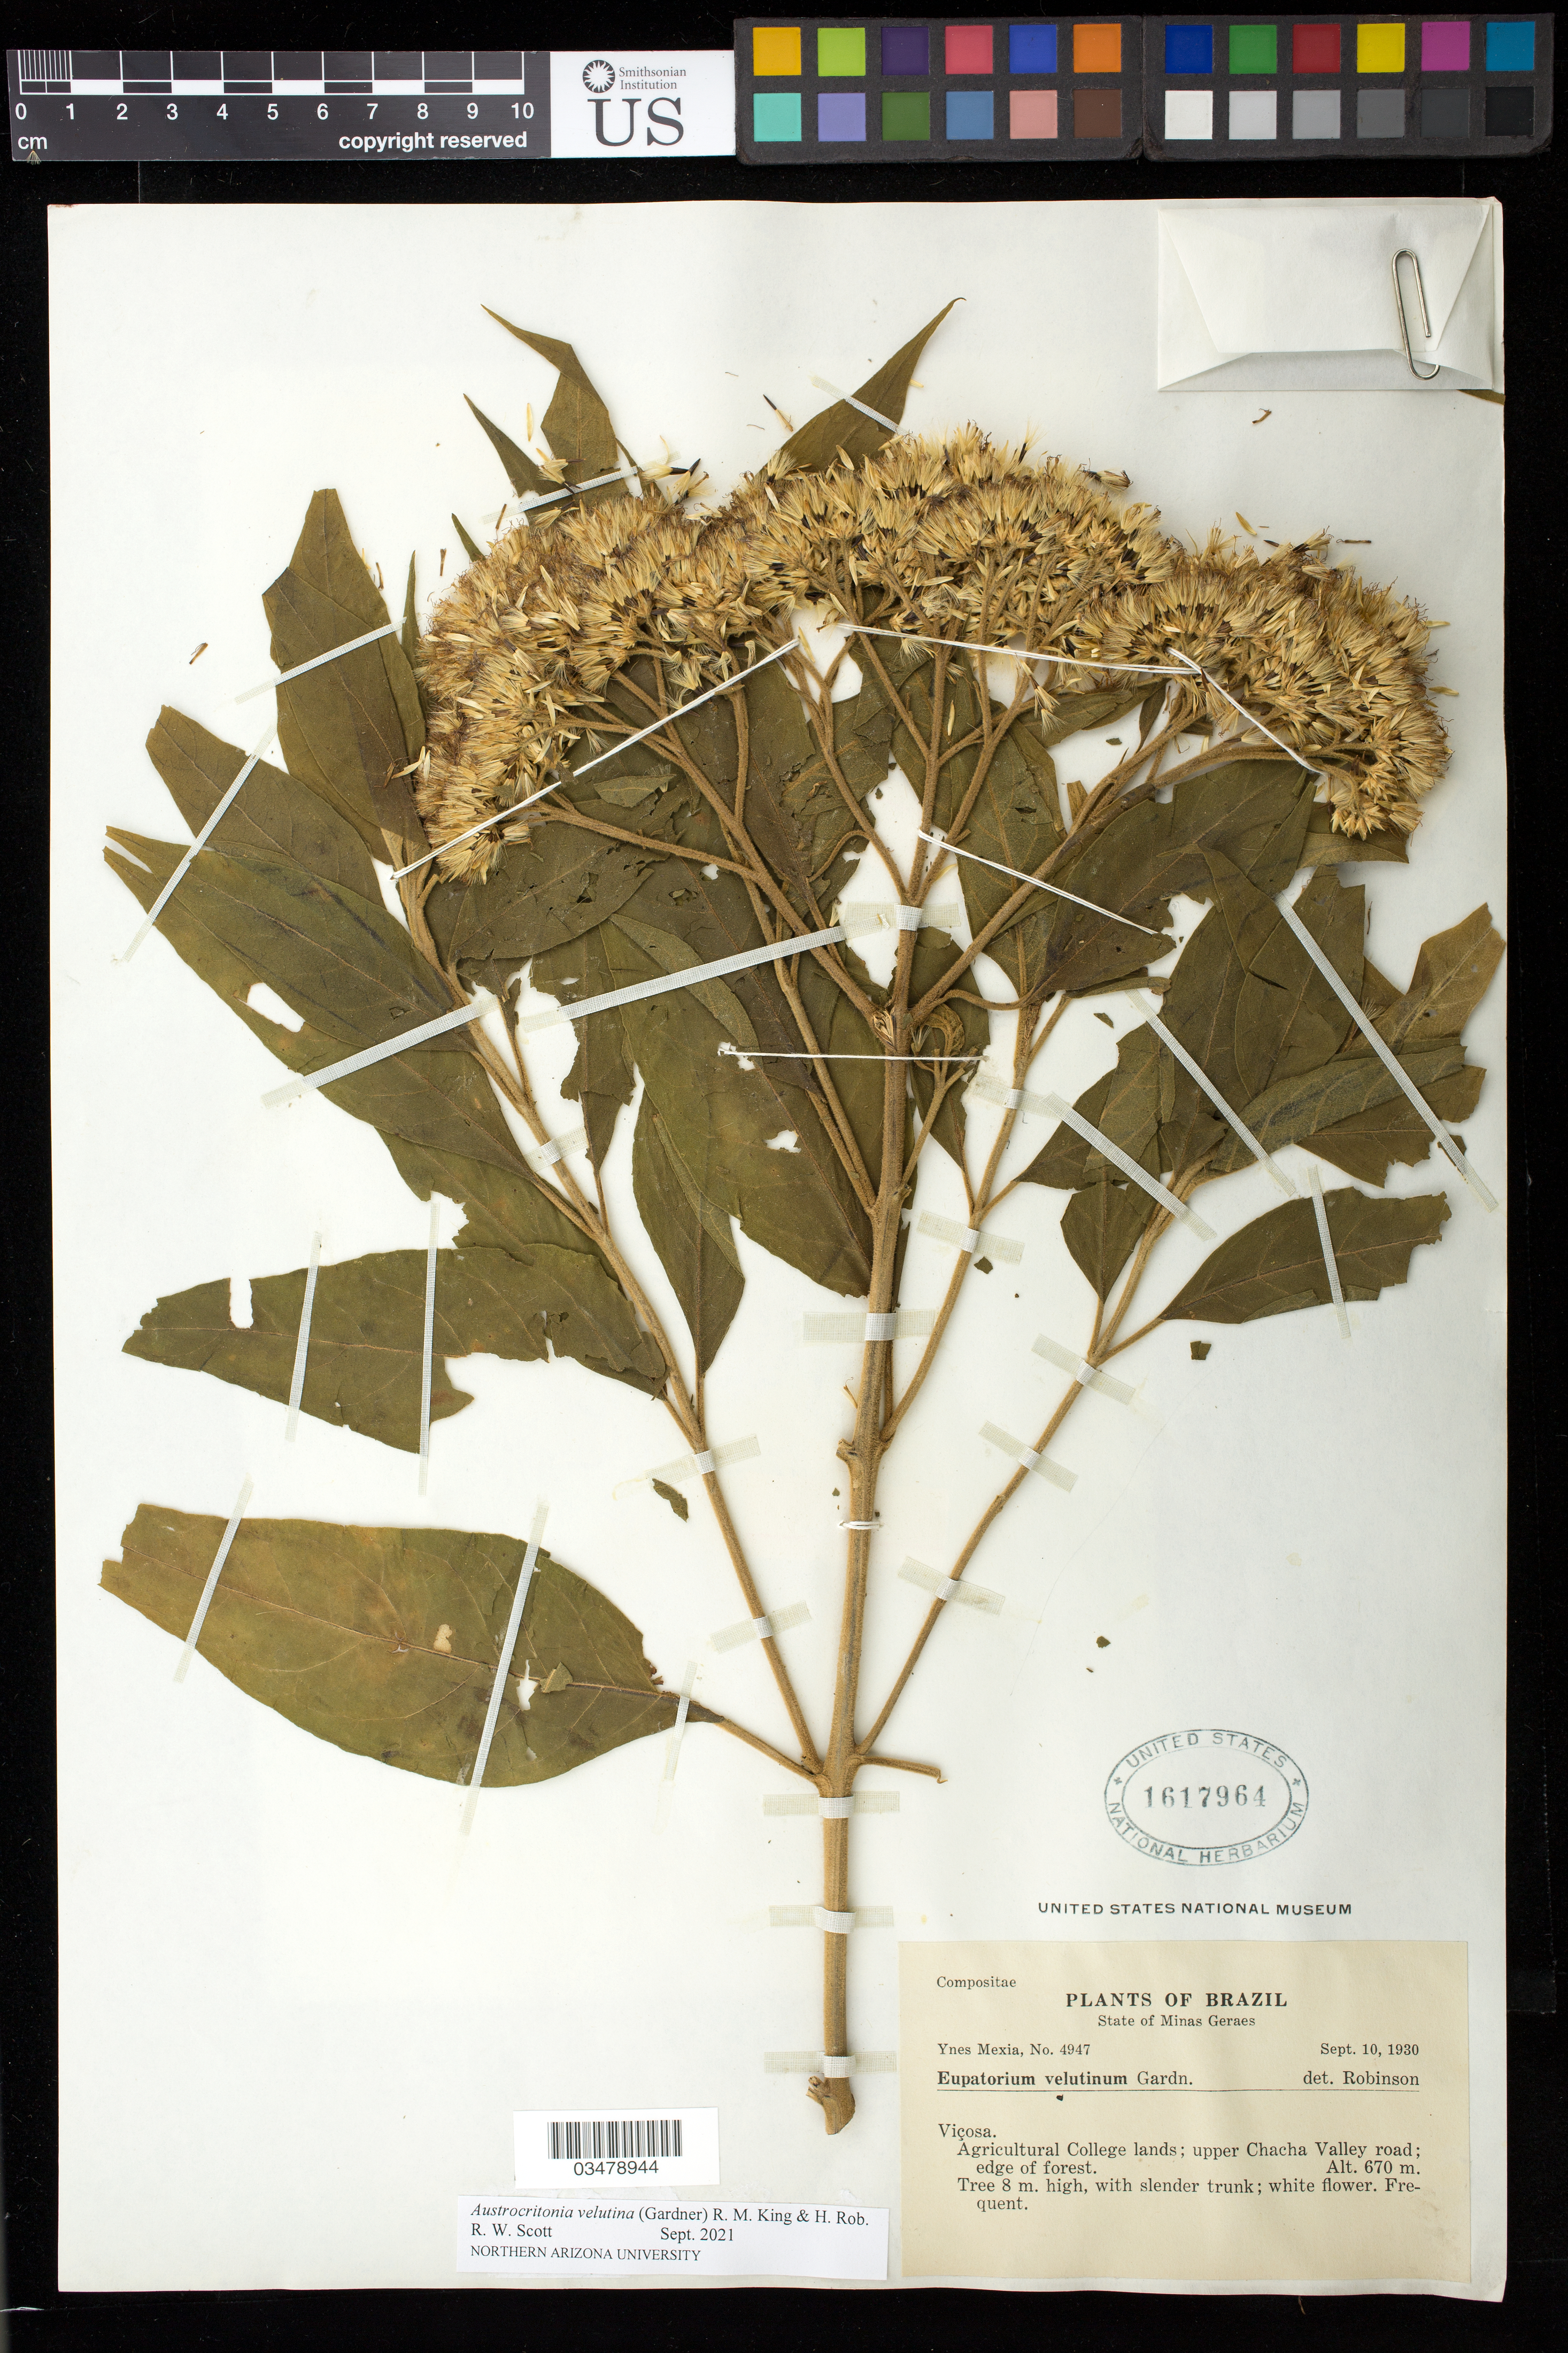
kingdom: Plantae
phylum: Tracheophyta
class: Magnoliopsida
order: Asterales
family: Asteraceae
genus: Austrocritonia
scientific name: Austrocritonia velutina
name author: (Gardner) R.M. King & H. Rob.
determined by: Scott, R. W.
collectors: Y. Mexia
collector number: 4947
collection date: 1930-09-10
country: Brazil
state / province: Minas Gerais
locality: Vicosa Agricultural College lands, Upper Chacha Valley road.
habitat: Edge of forest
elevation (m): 670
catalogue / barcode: US 1617964